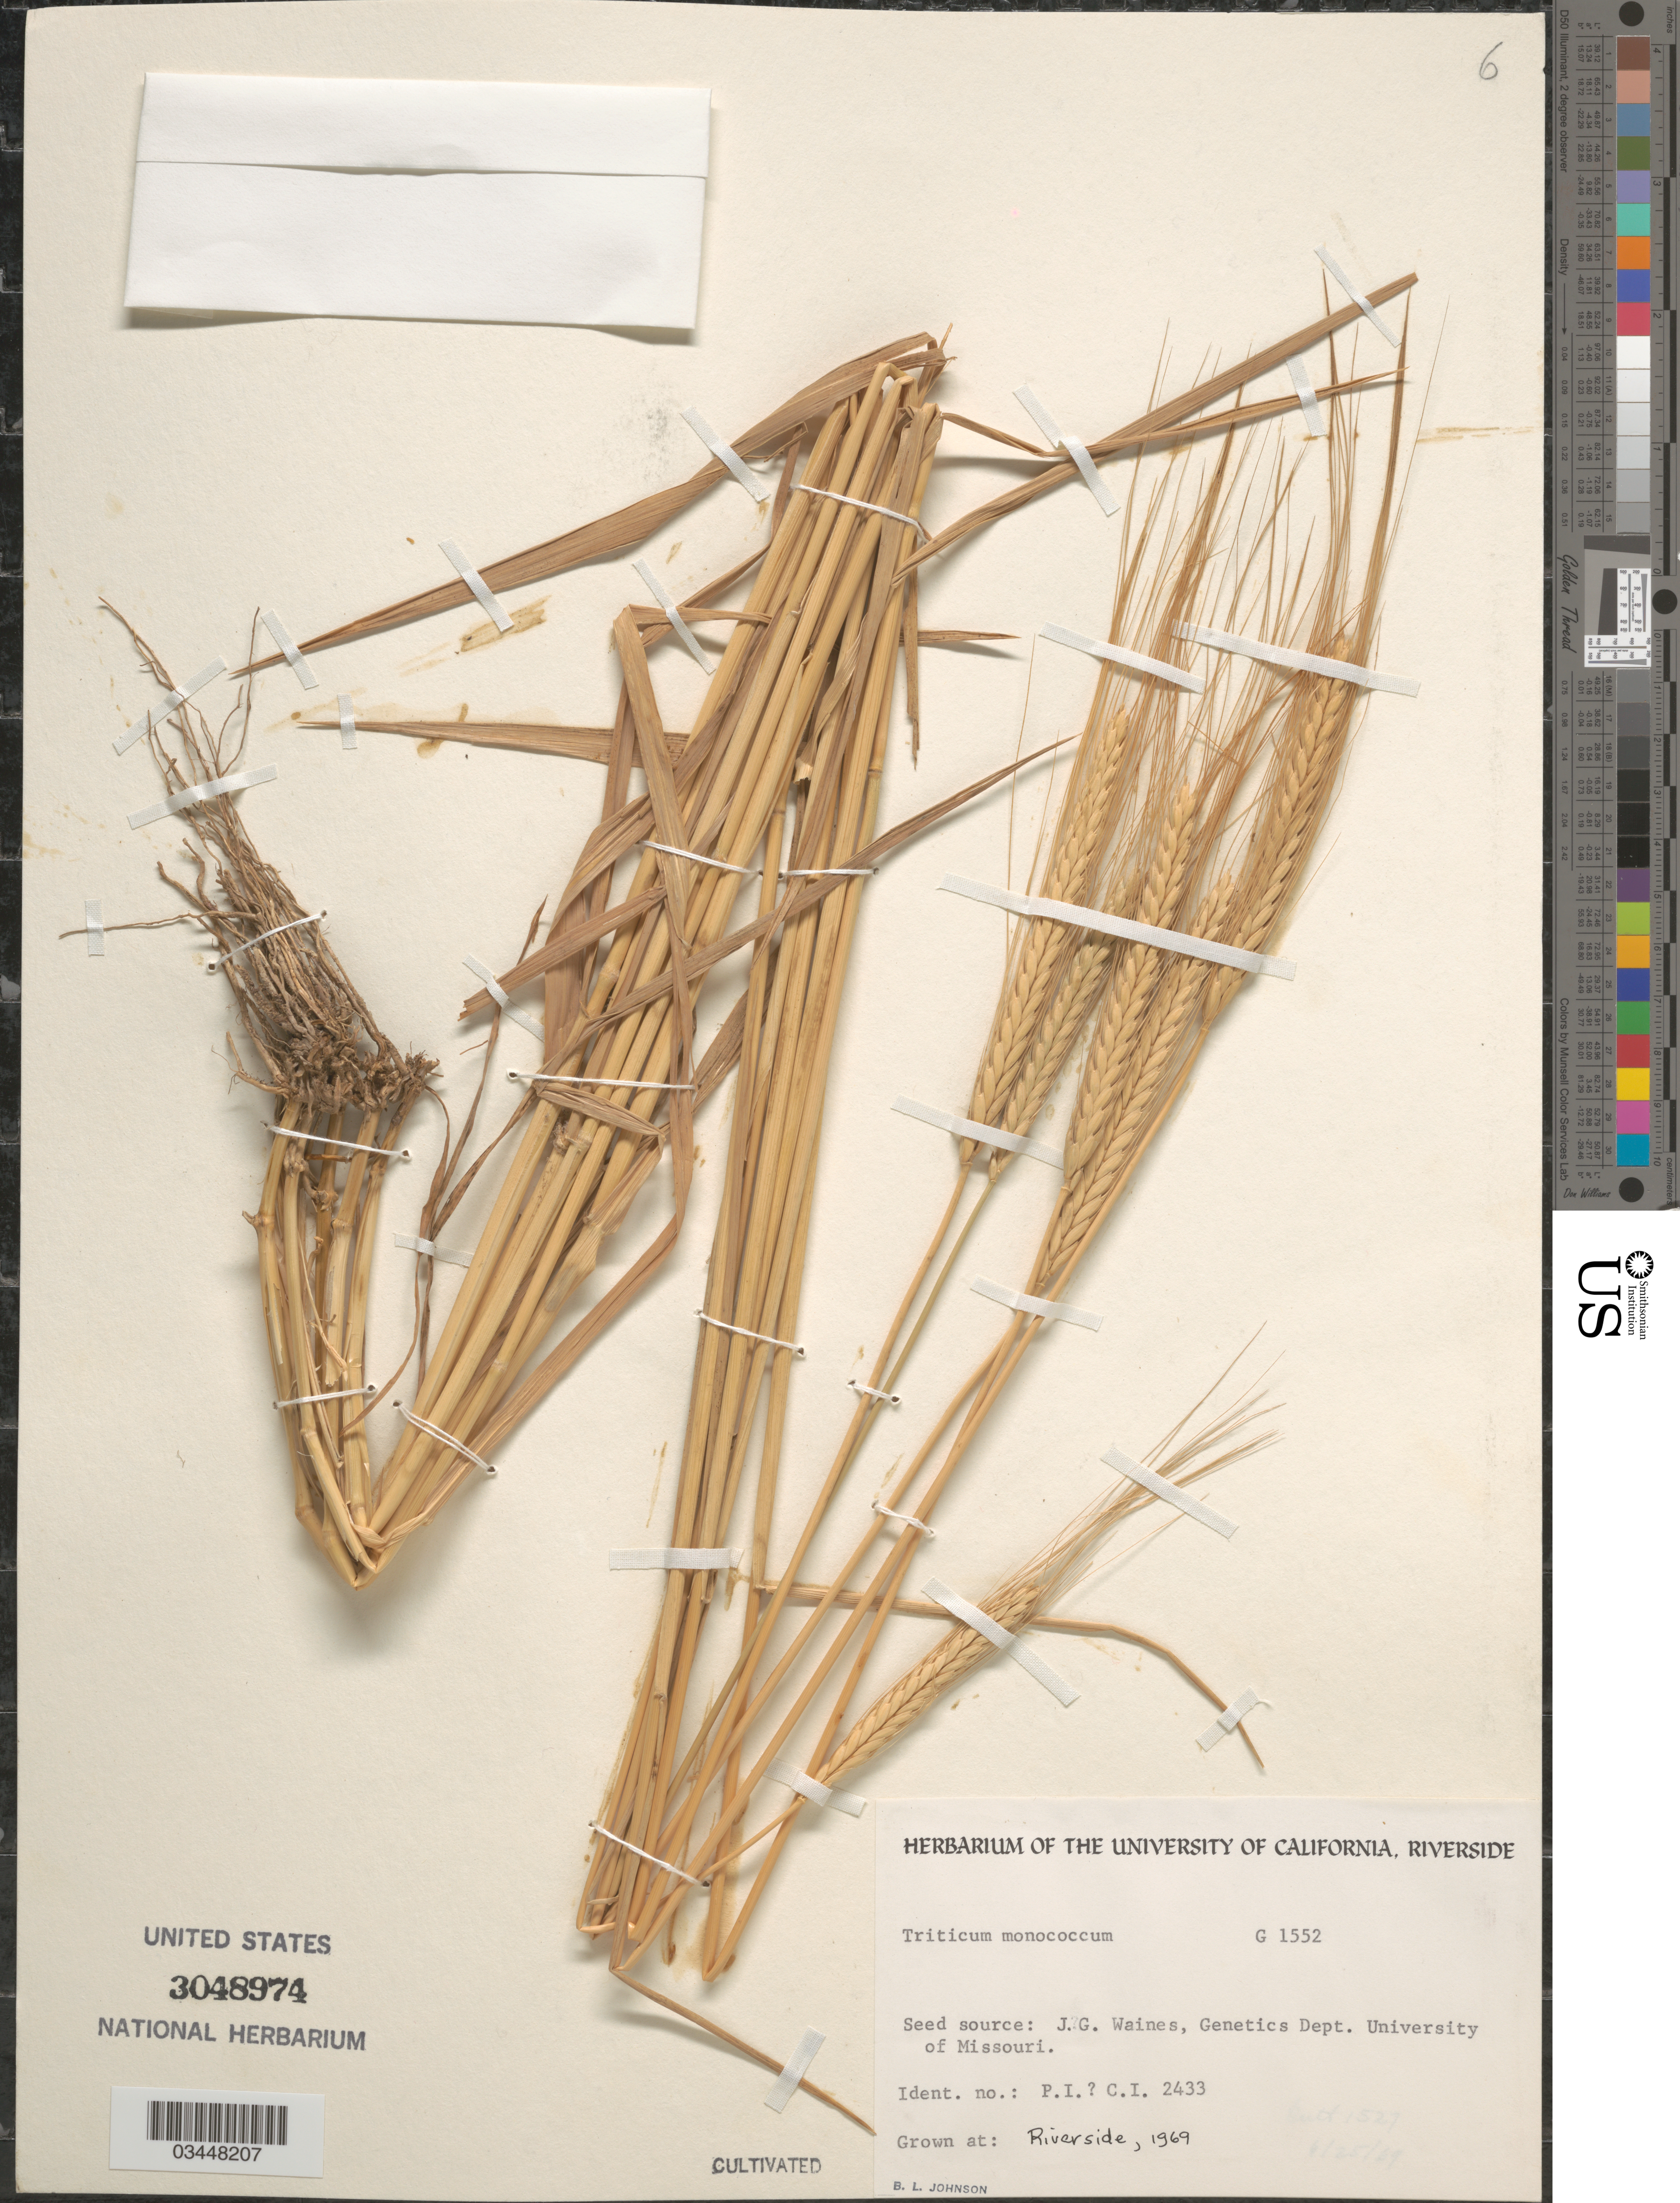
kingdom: Plantae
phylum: Tracheophyta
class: Liliopsida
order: Poales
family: Poaceae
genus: Triticum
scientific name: Triticum monococcum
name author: L.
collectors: B. Johnson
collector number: G1552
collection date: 1969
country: United States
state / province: California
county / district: Riverside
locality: Riverside.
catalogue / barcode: US 3048974